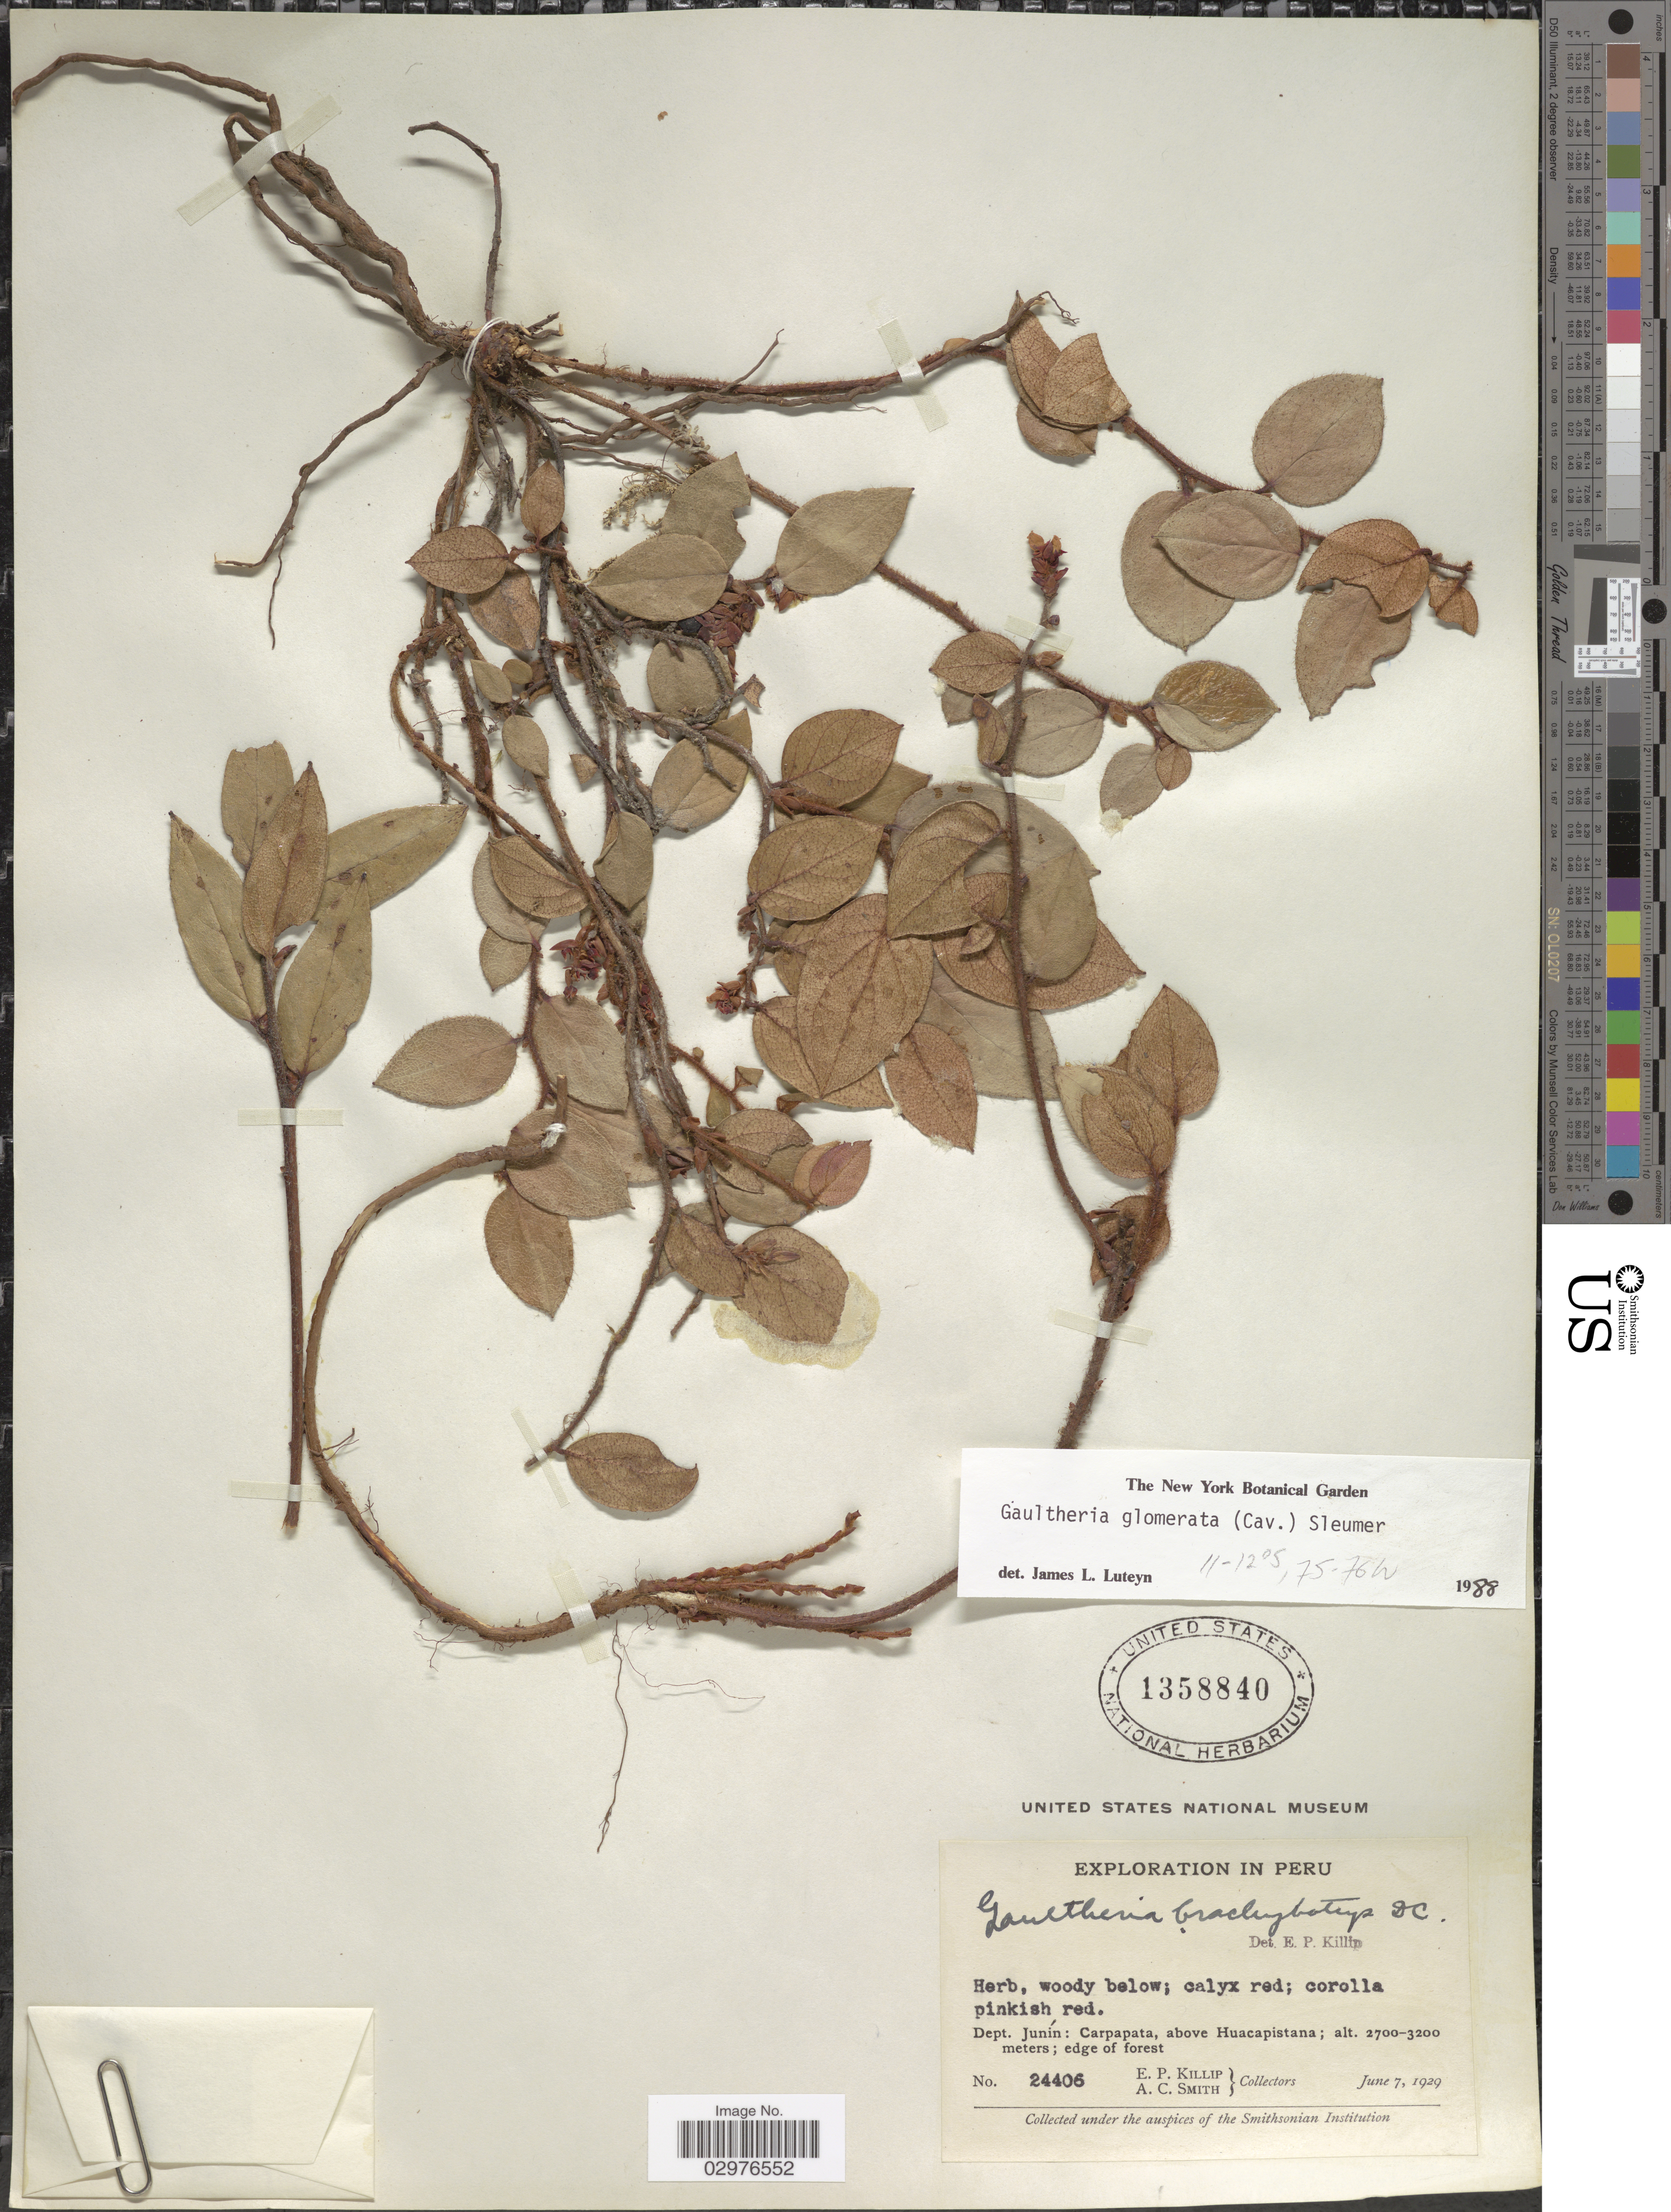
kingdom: Plantae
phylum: Tracheophyta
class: Magnoliopsida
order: Ericales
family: Ericaceae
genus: Gaultheria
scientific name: Gaultheria glomerata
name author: (Cav.) Sleumer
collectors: E. P. Killip & A. C. Smith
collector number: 24406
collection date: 1929-06-07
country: Peru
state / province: Junín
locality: Dept. Junín; Carpapata, above Huacapistana.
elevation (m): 2700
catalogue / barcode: US 1358840